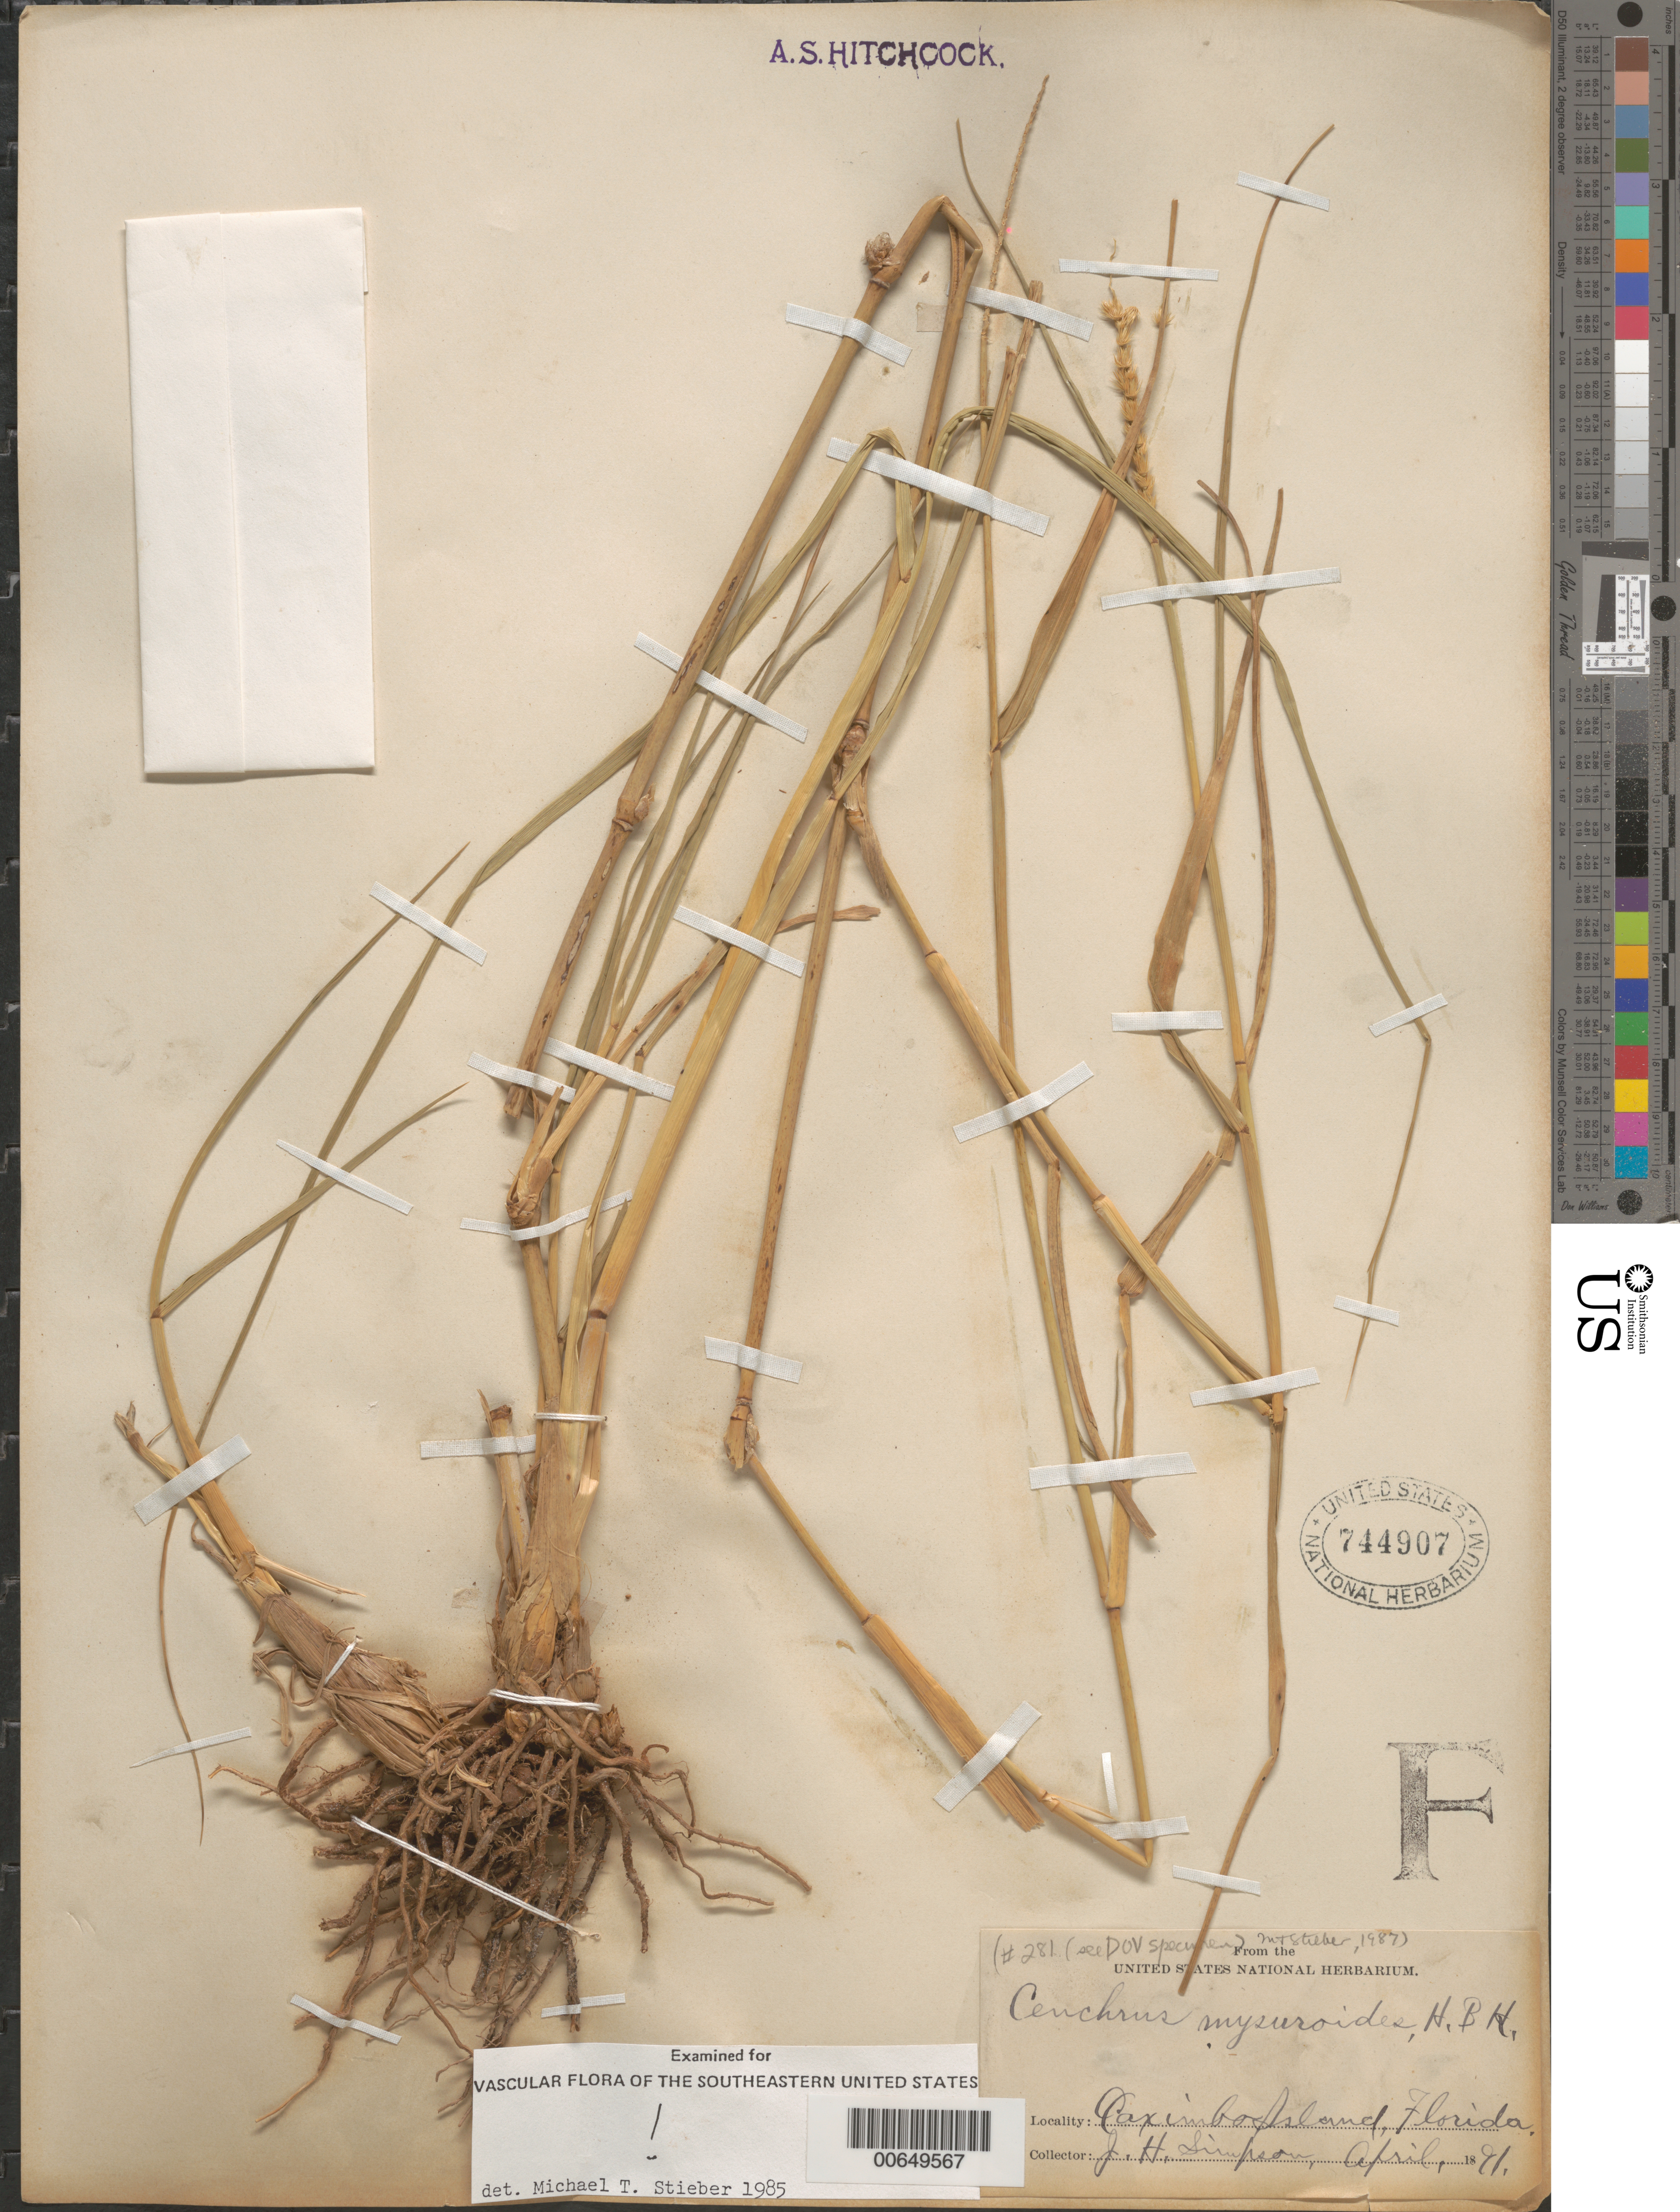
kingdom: Plantae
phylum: Tracheophyta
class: Liliopsida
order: Poales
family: Poaceae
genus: Cenchrus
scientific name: Cenchrus myosuroides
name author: Kunth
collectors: J. H. Simpson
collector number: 281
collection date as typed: Apr 1891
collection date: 1891-04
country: United States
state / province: Florida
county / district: Collier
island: Marco Island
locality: Caximbo I., (Marco). ["Caximbo" Island is probably Marco Island.]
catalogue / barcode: US 744907